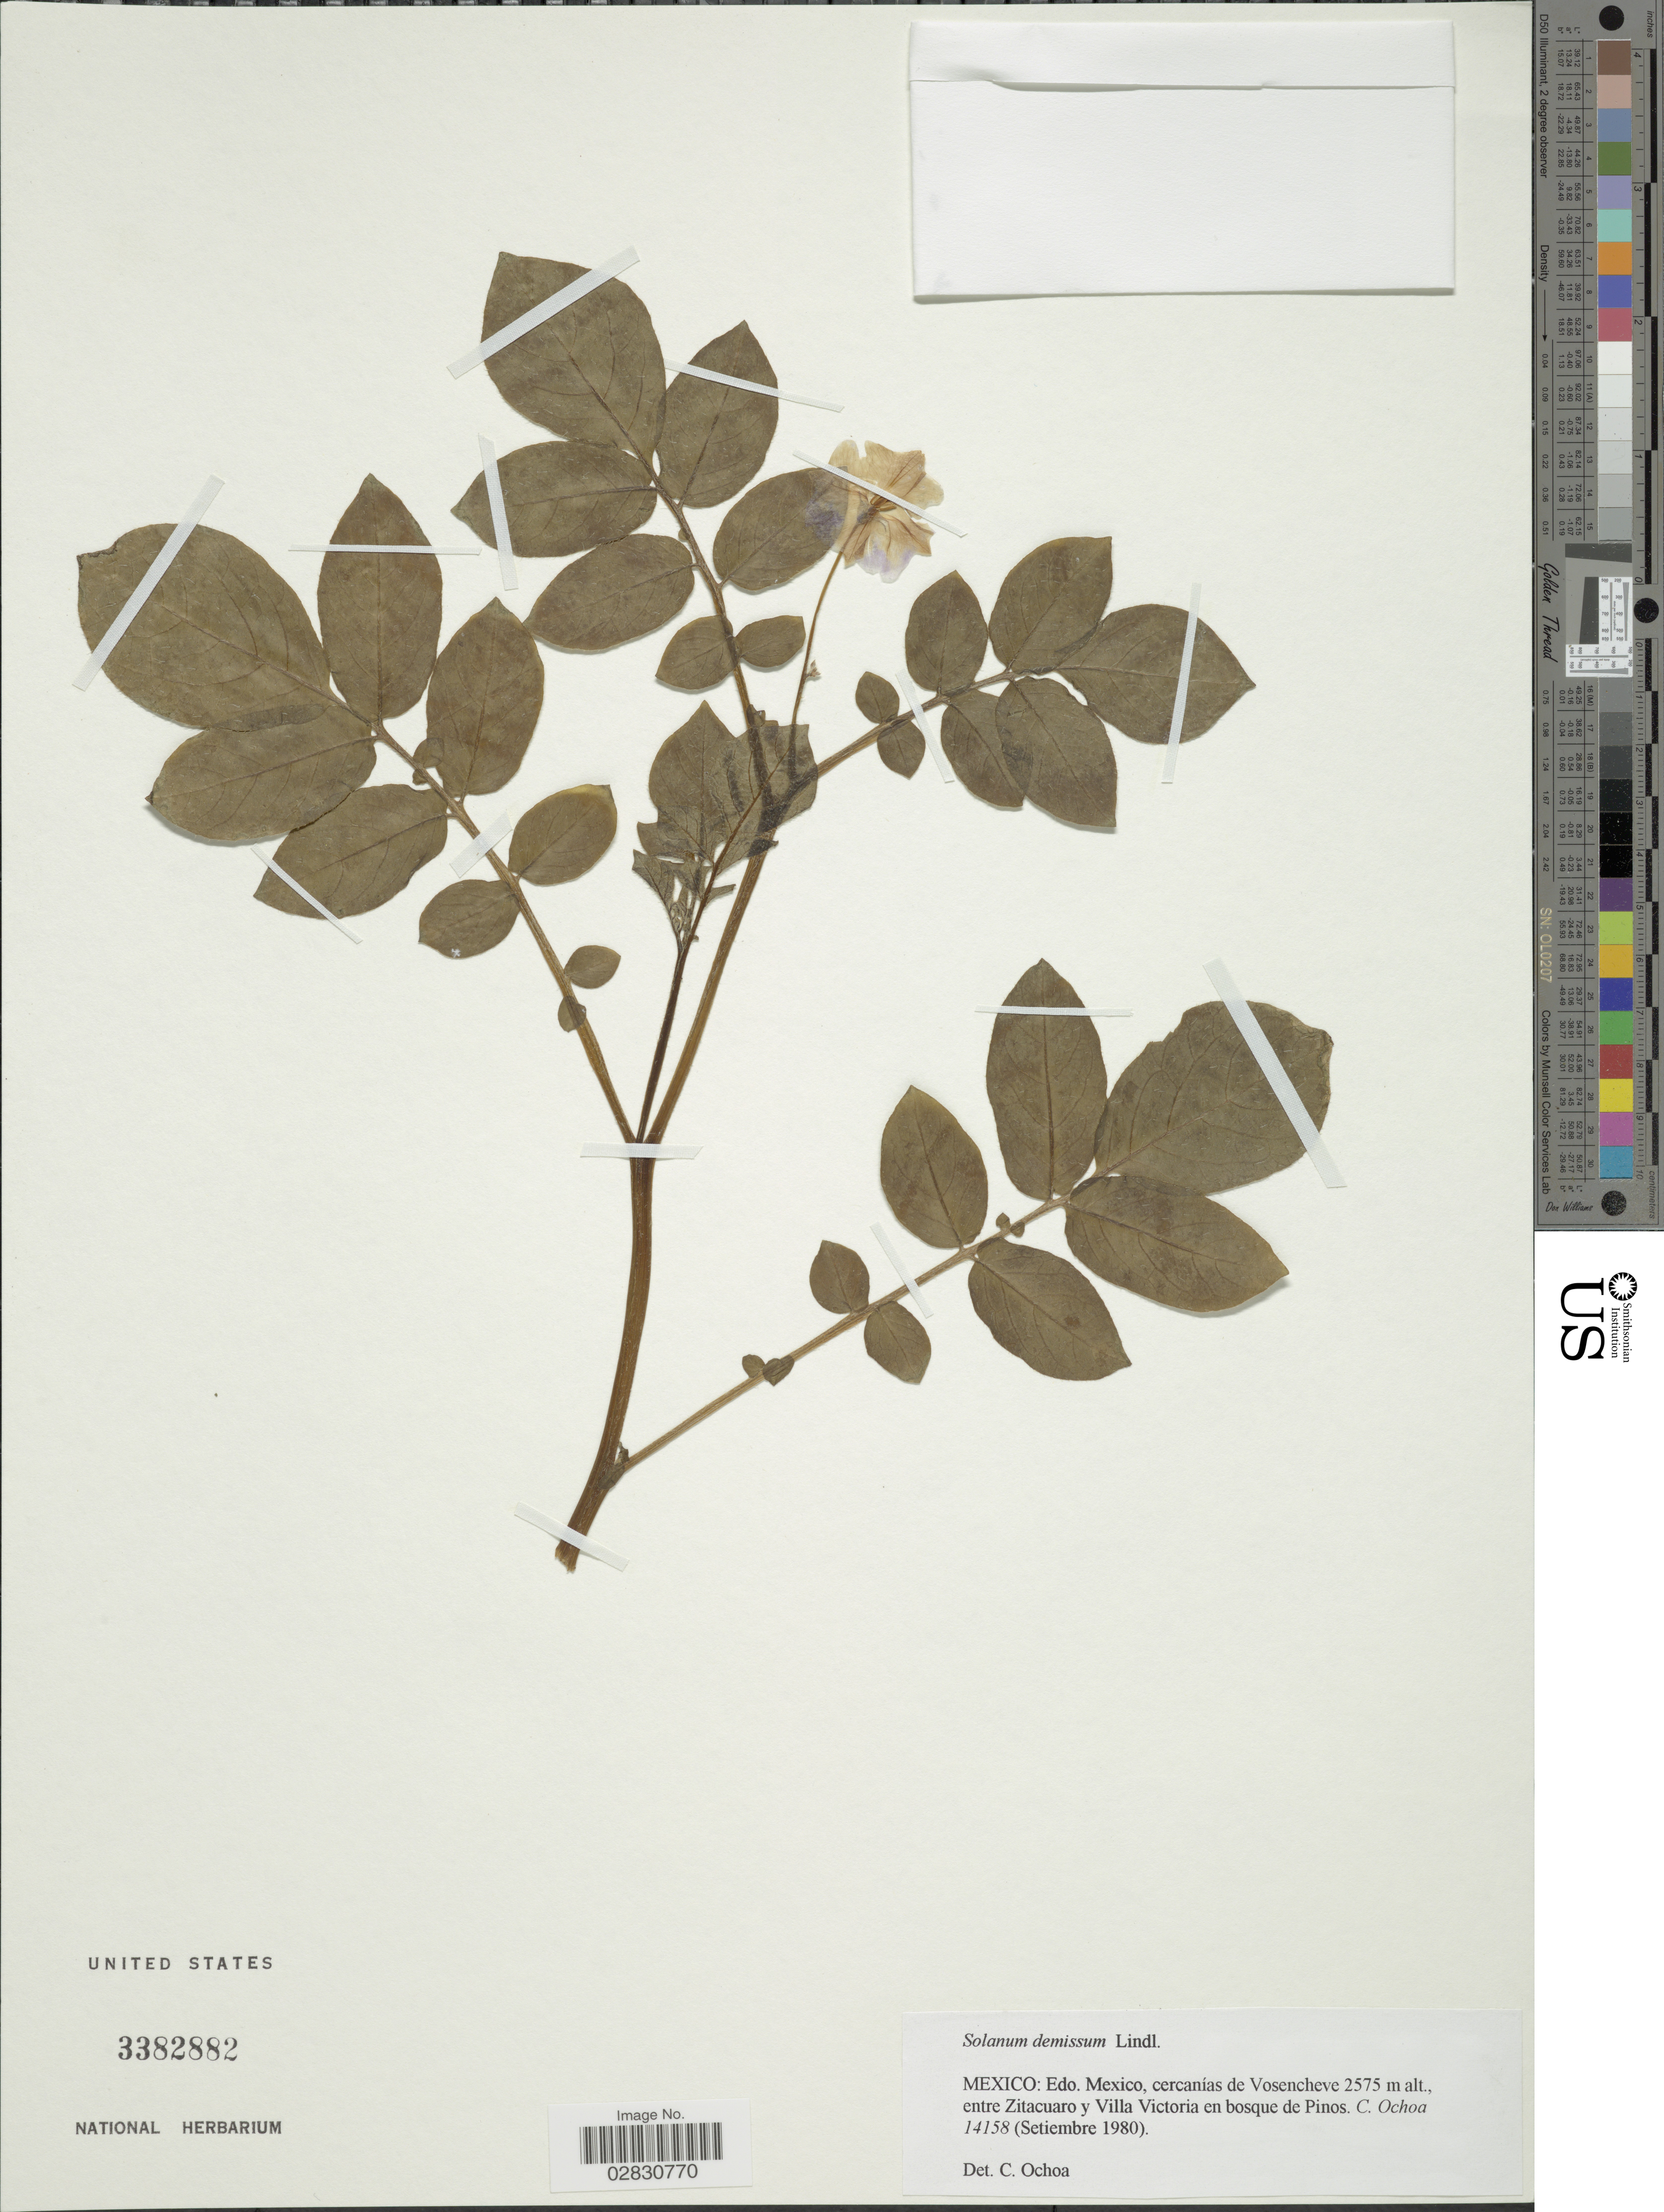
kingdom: Plantae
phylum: Tracheophyta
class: Magnoliopsida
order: Solanales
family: Solanaceae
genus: Solanum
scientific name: Solanum demissum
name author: Lindl.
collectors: C. Ochoa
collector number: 14158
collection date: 1980-09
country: Mexico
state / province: México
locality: Edo. Mexico, cercanías de Vosencheve, entre Zitacuaro y Villa Victoria en bosque de Pinos.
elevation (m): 2575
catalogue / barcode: US 3382882